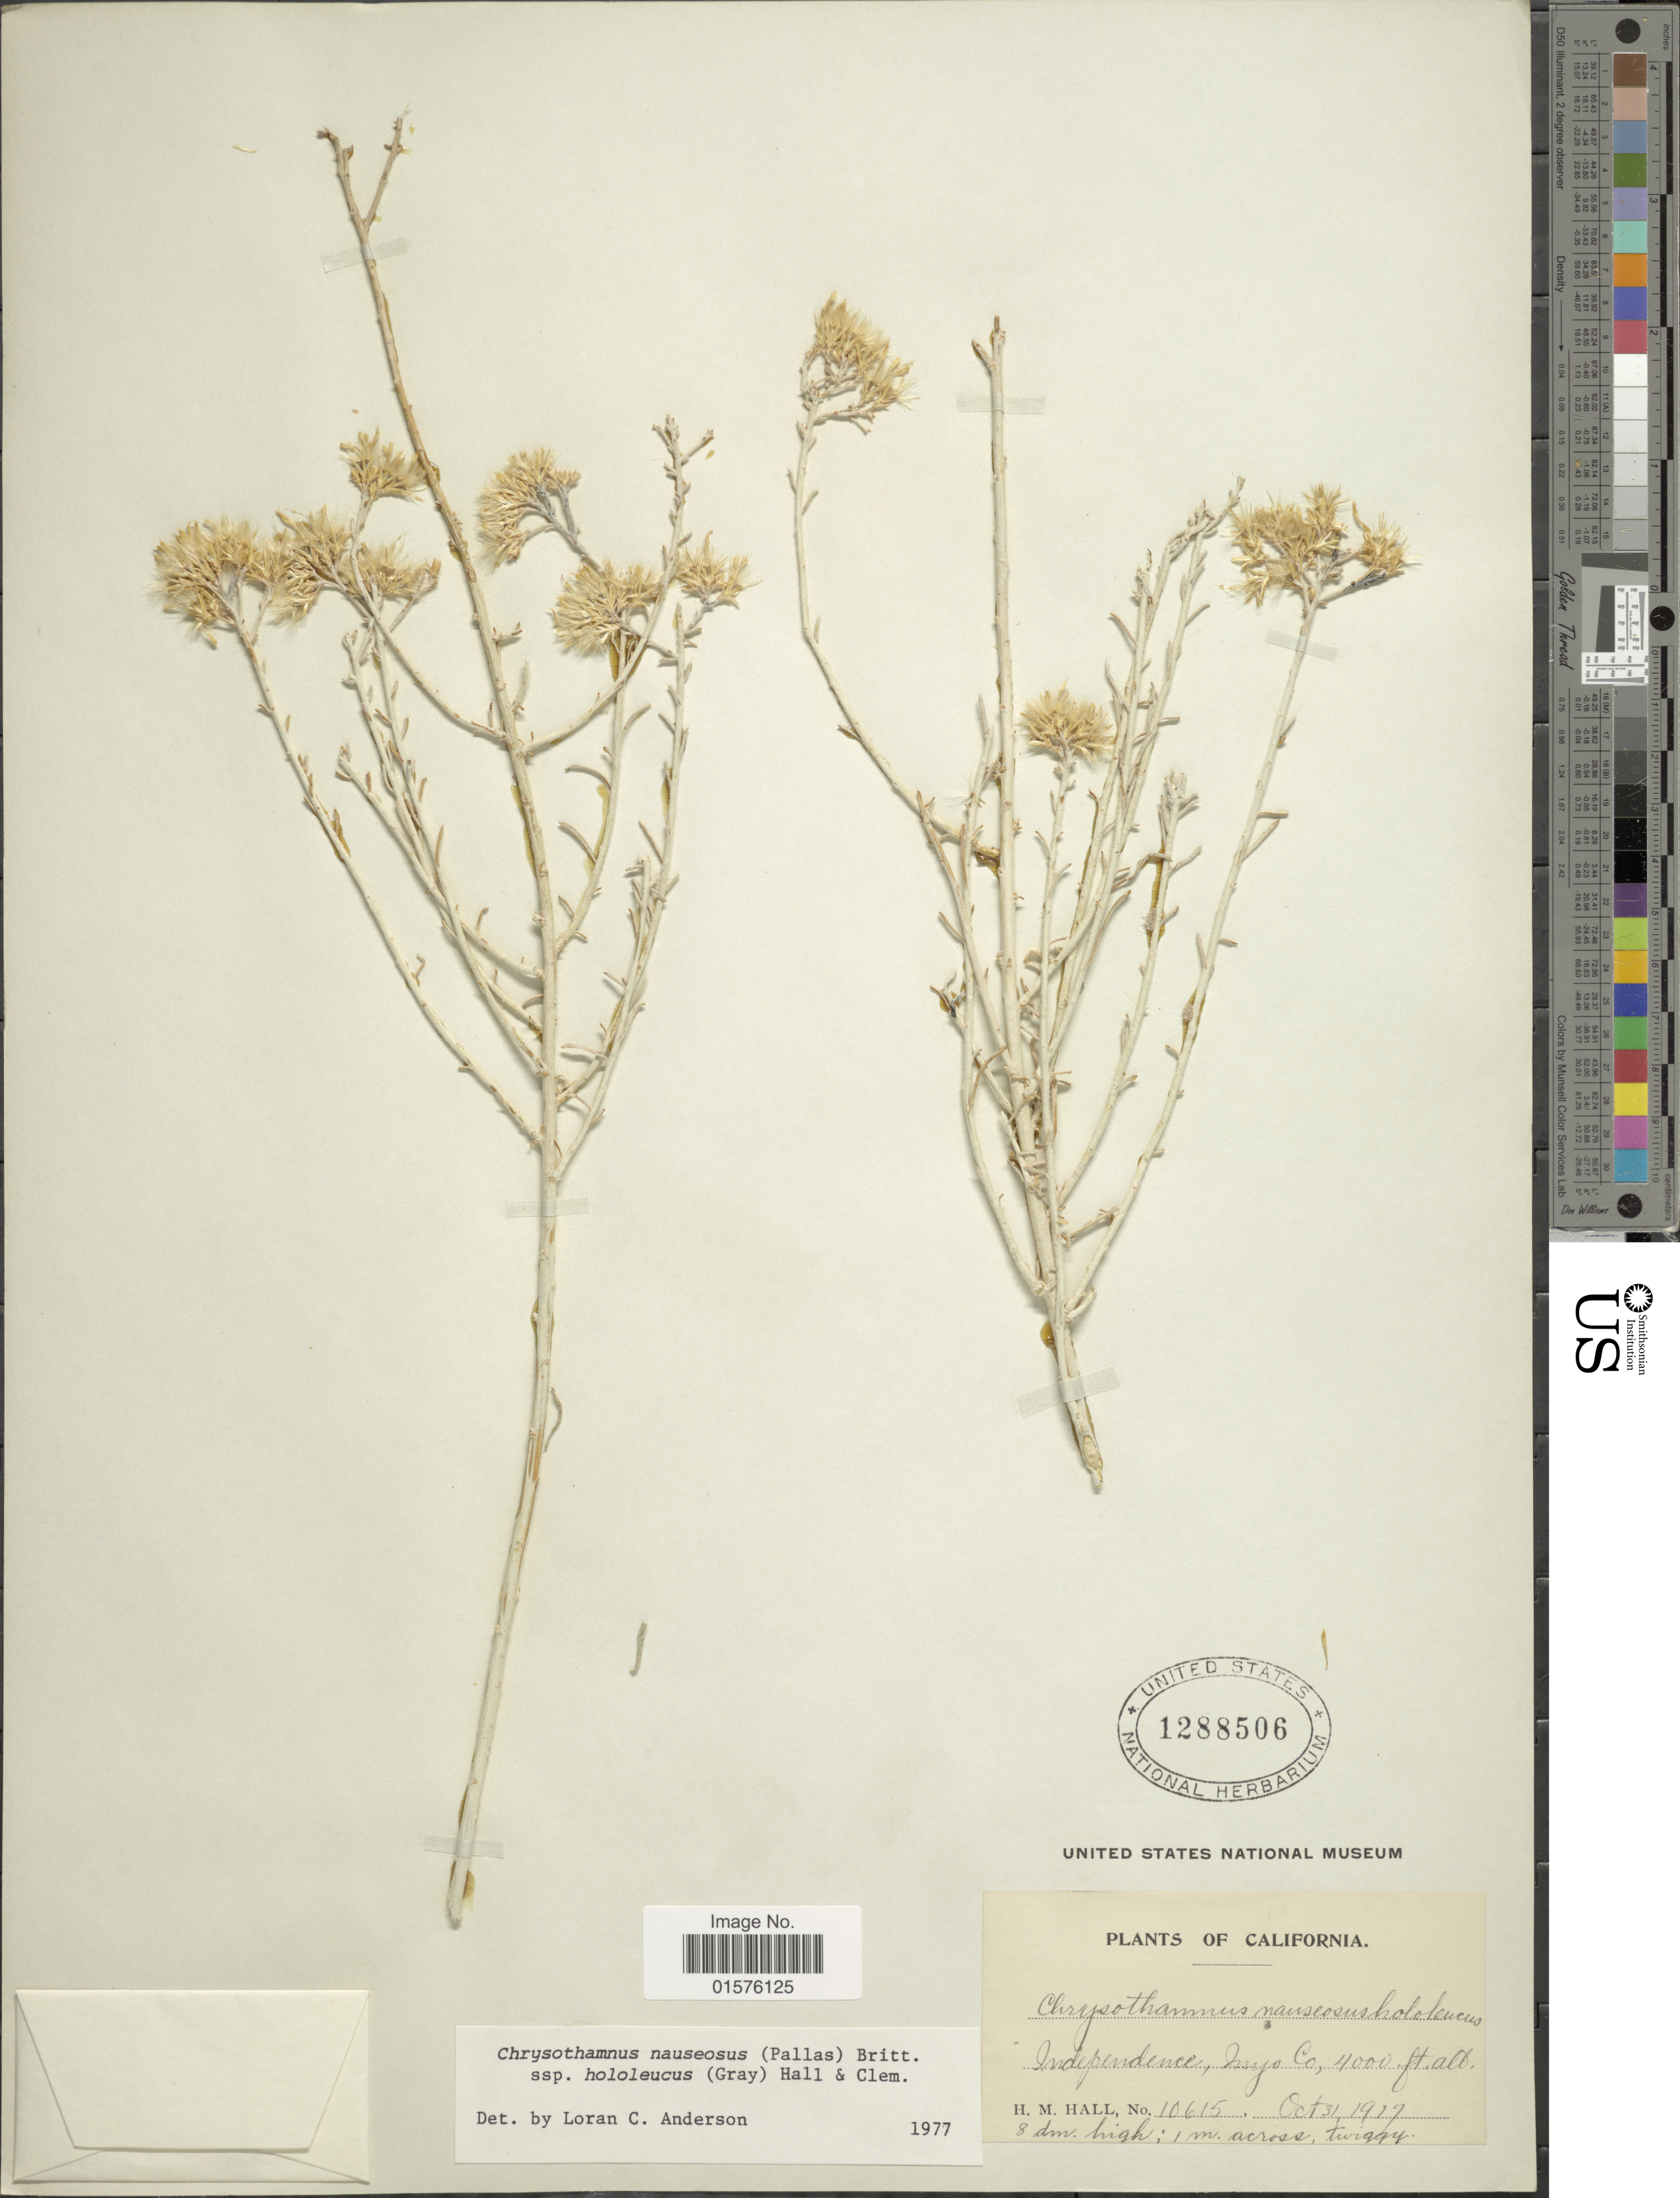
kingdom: Plantae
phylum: Tracheophyta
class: Magnoliopsida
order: Asterales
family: Asteraceae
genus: Ericameria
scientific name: Ericameria nauseosa var. hololeuca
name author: (A. Gray) G.L. Nesom & G.I. Baird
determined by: Urbatsch, Lowell E., Curator (LSU), Louisiana State University (UNITED STATES)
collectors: H. M. Hall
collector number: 10615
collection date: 1917-10-31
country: United States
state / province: California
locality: Indpendence, Imjo Co.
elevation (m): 1219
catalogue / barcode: US 1288506